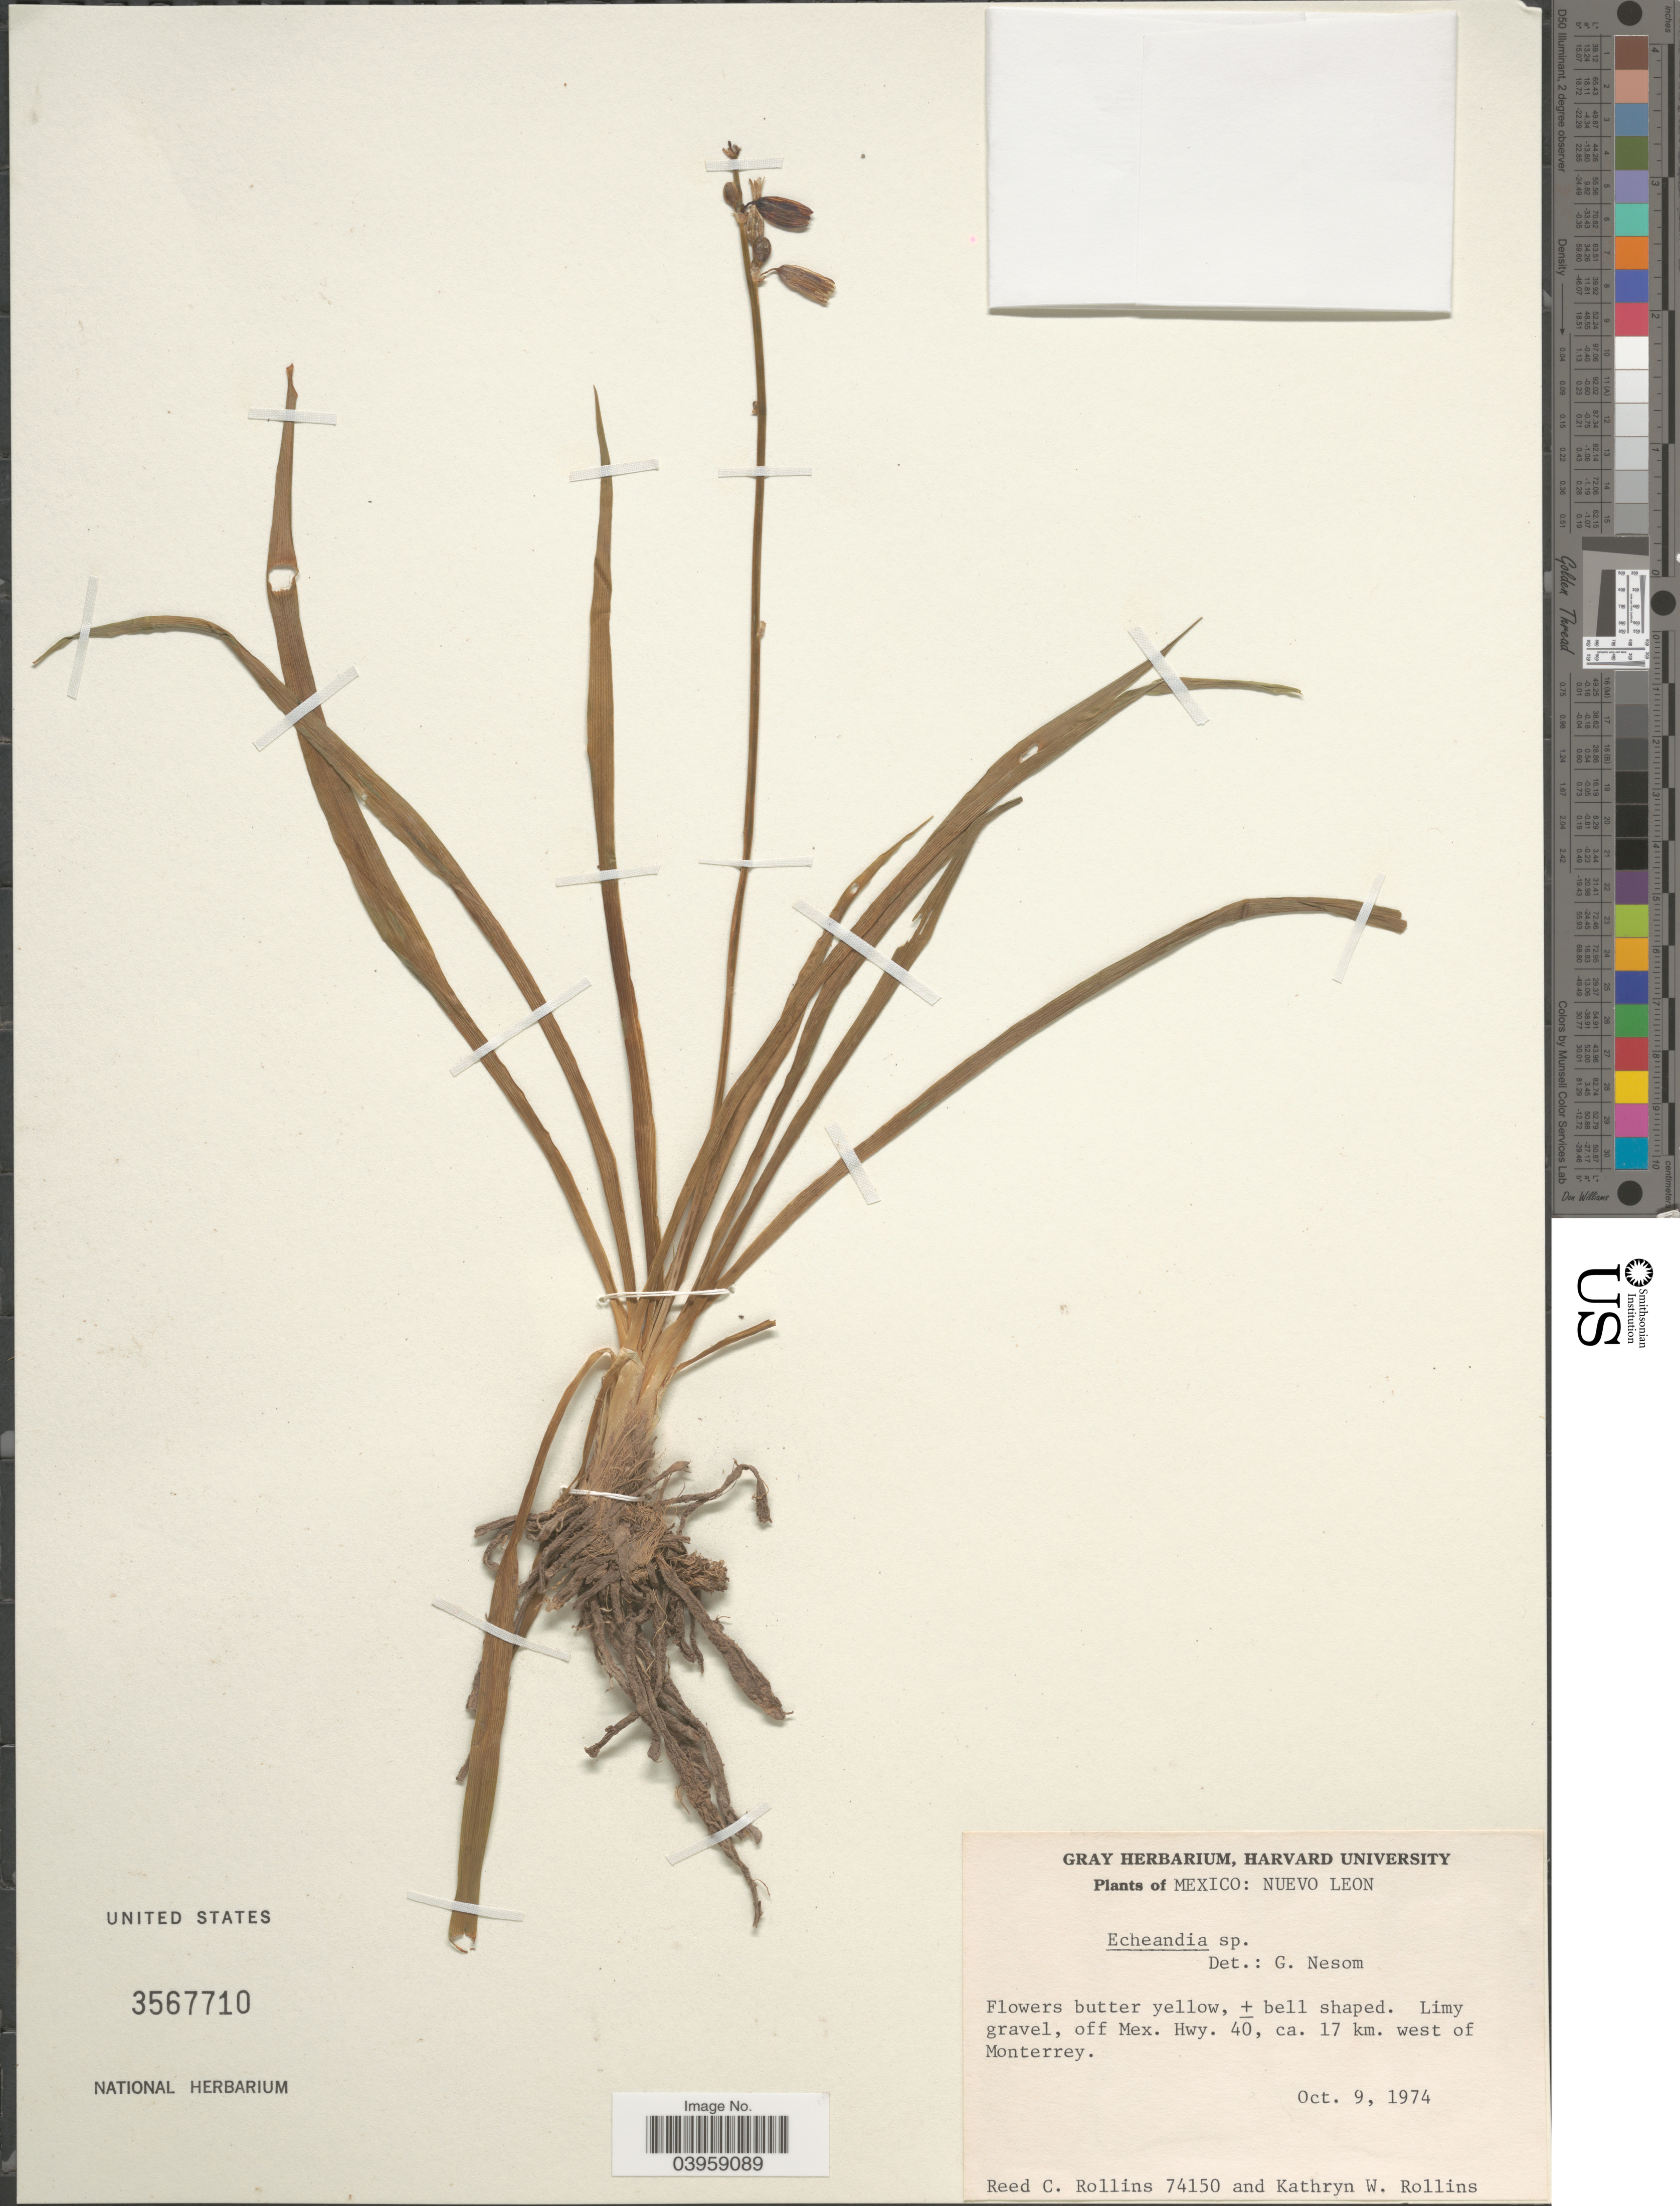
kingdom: Plantae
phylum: Tracheophyta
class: Liliopsida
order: Asparagales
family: Asparagaceae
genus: Echeandia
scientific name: Echeandia sp.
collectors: R. C. Rollins & K. W. Rollins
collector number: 74150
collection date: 1974-10-09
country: Mexico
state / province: Nuevo León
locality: Off Mex. Hwy. 40, ca. 17 km. west of Monterrey.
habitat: limy gravel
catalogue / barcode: US 3567710